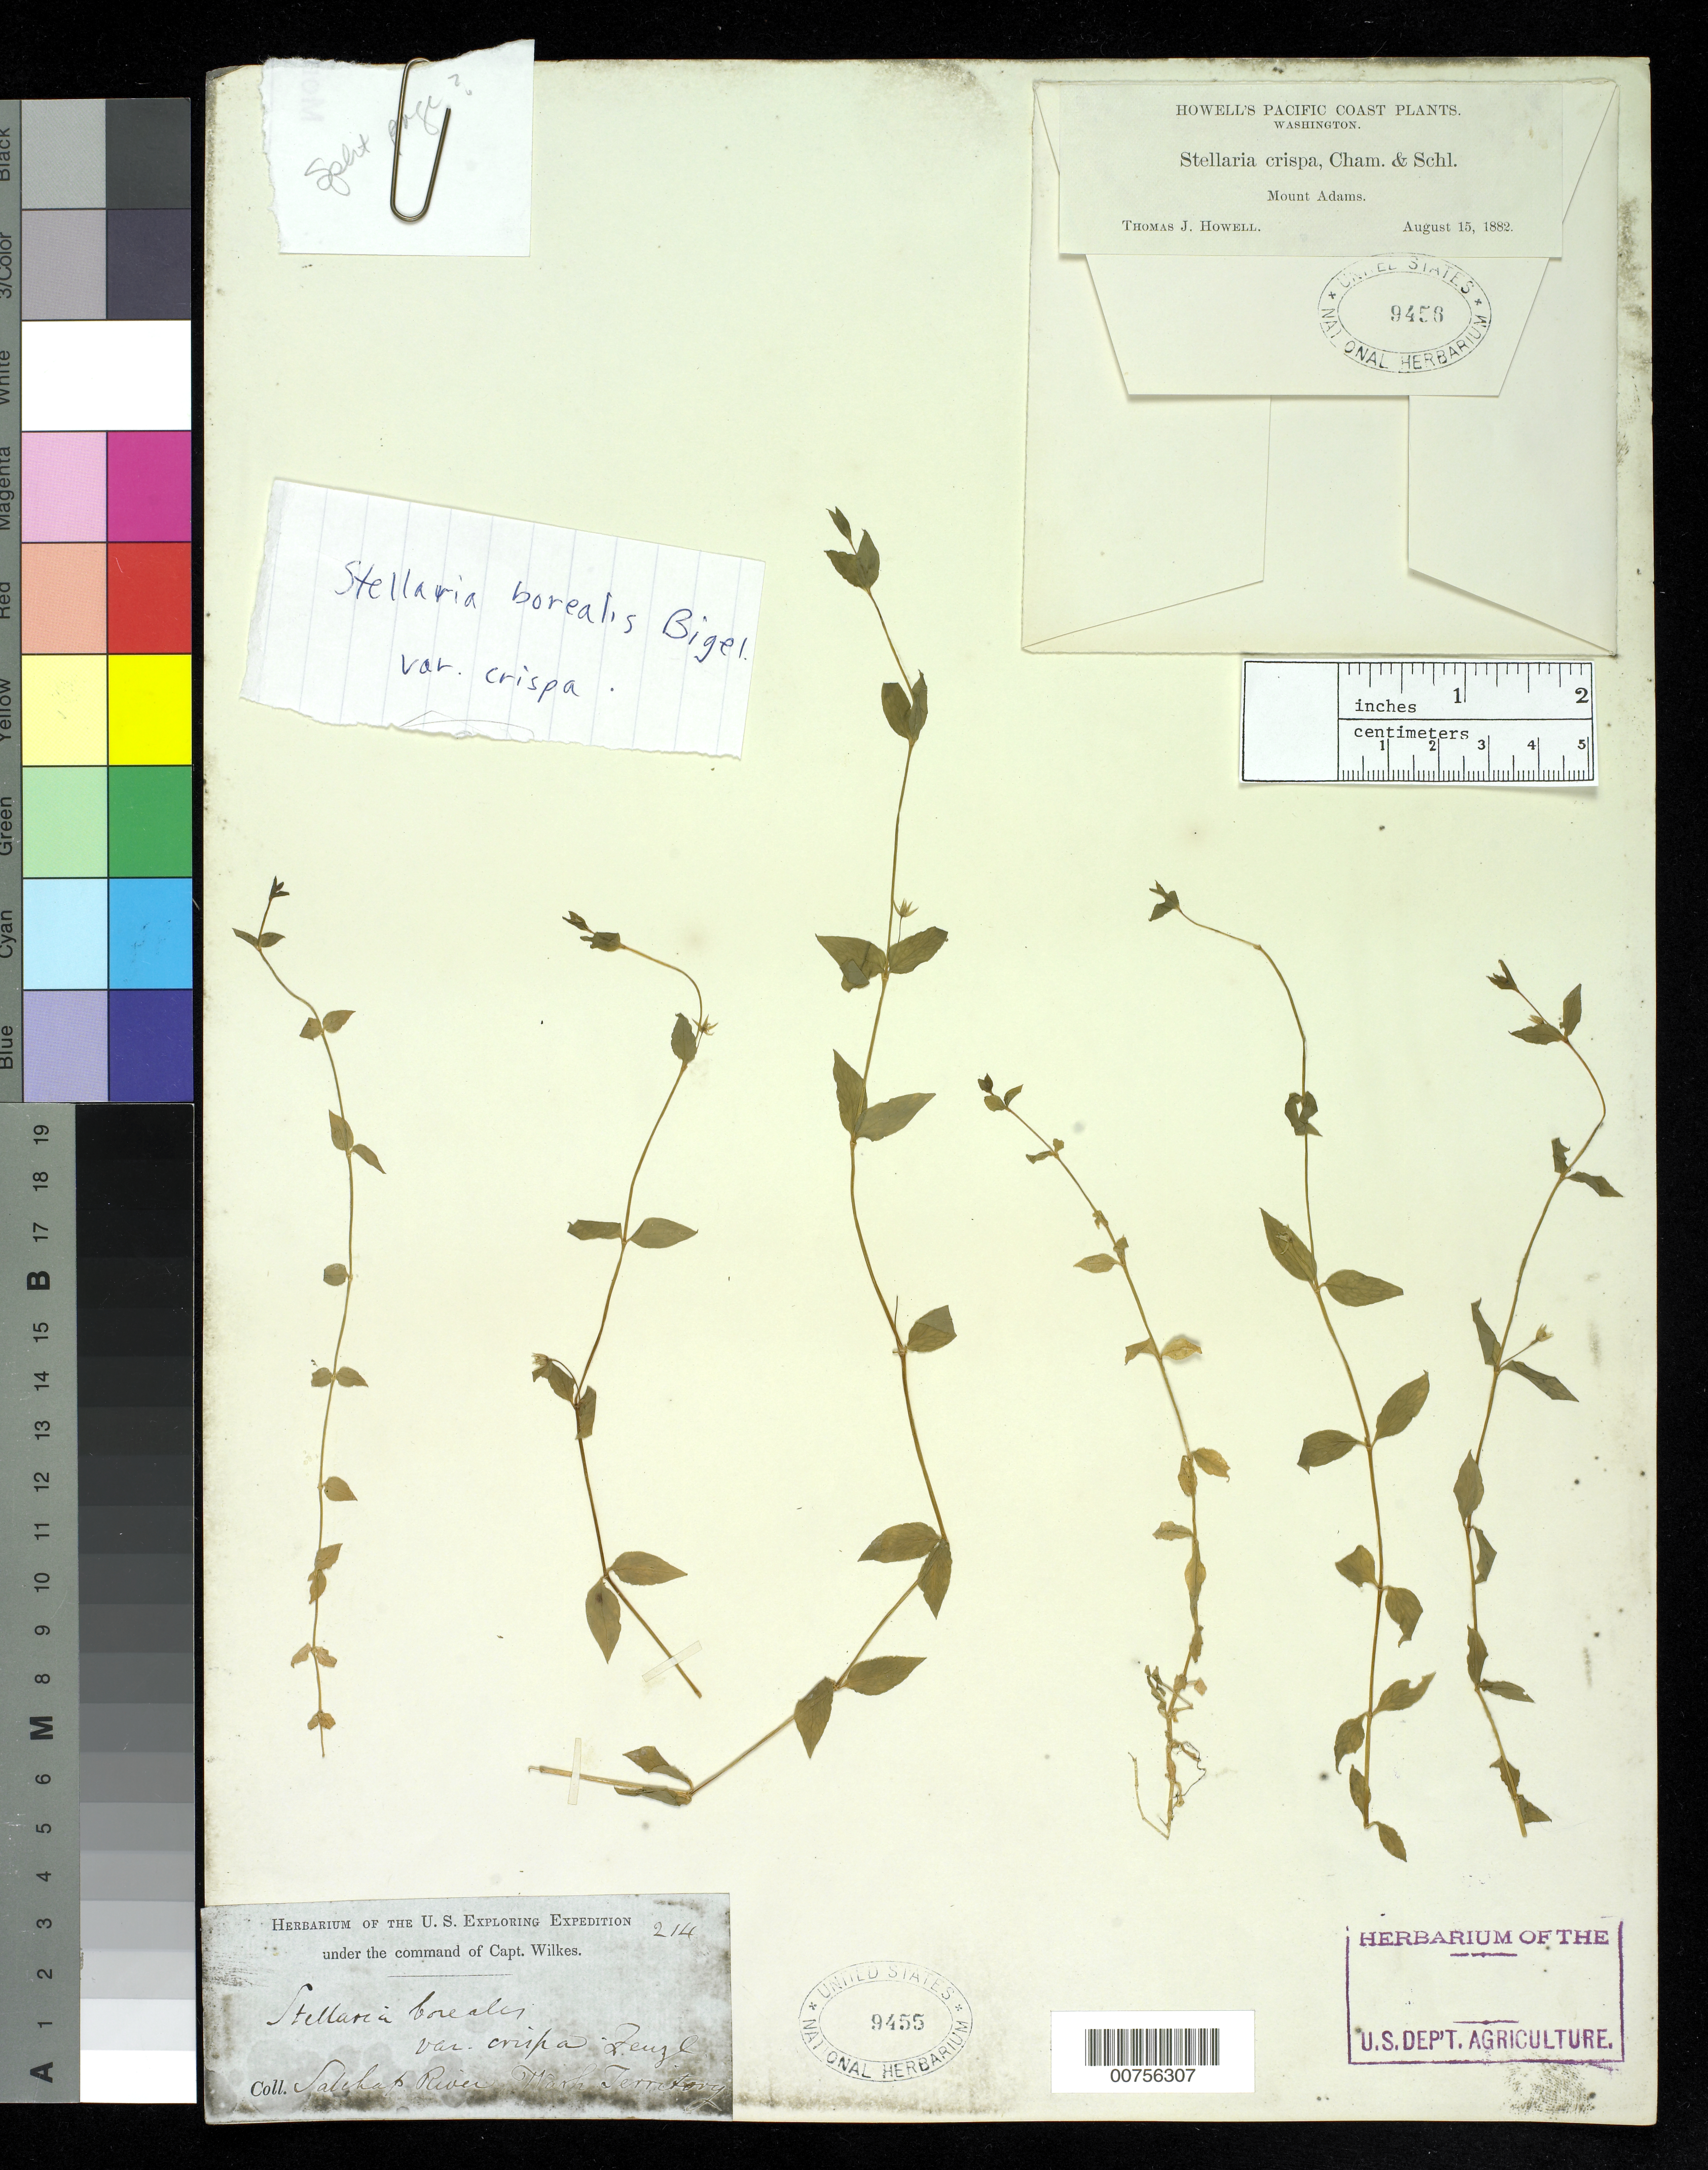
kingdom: Plantae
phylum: Tracheophyta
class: Magnoliopsida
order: Caryophyllales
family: Caryophyllaceae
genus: Stellaria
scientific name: Stellaria borealis var. crispa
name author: (Cham. & Schltdl.) Fenzl ex Torr. & A. Gray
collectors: Wilkes Explor. Exped.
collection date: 1838/1842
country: United States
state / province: Washington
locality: Salchap River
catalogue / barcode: US 9455